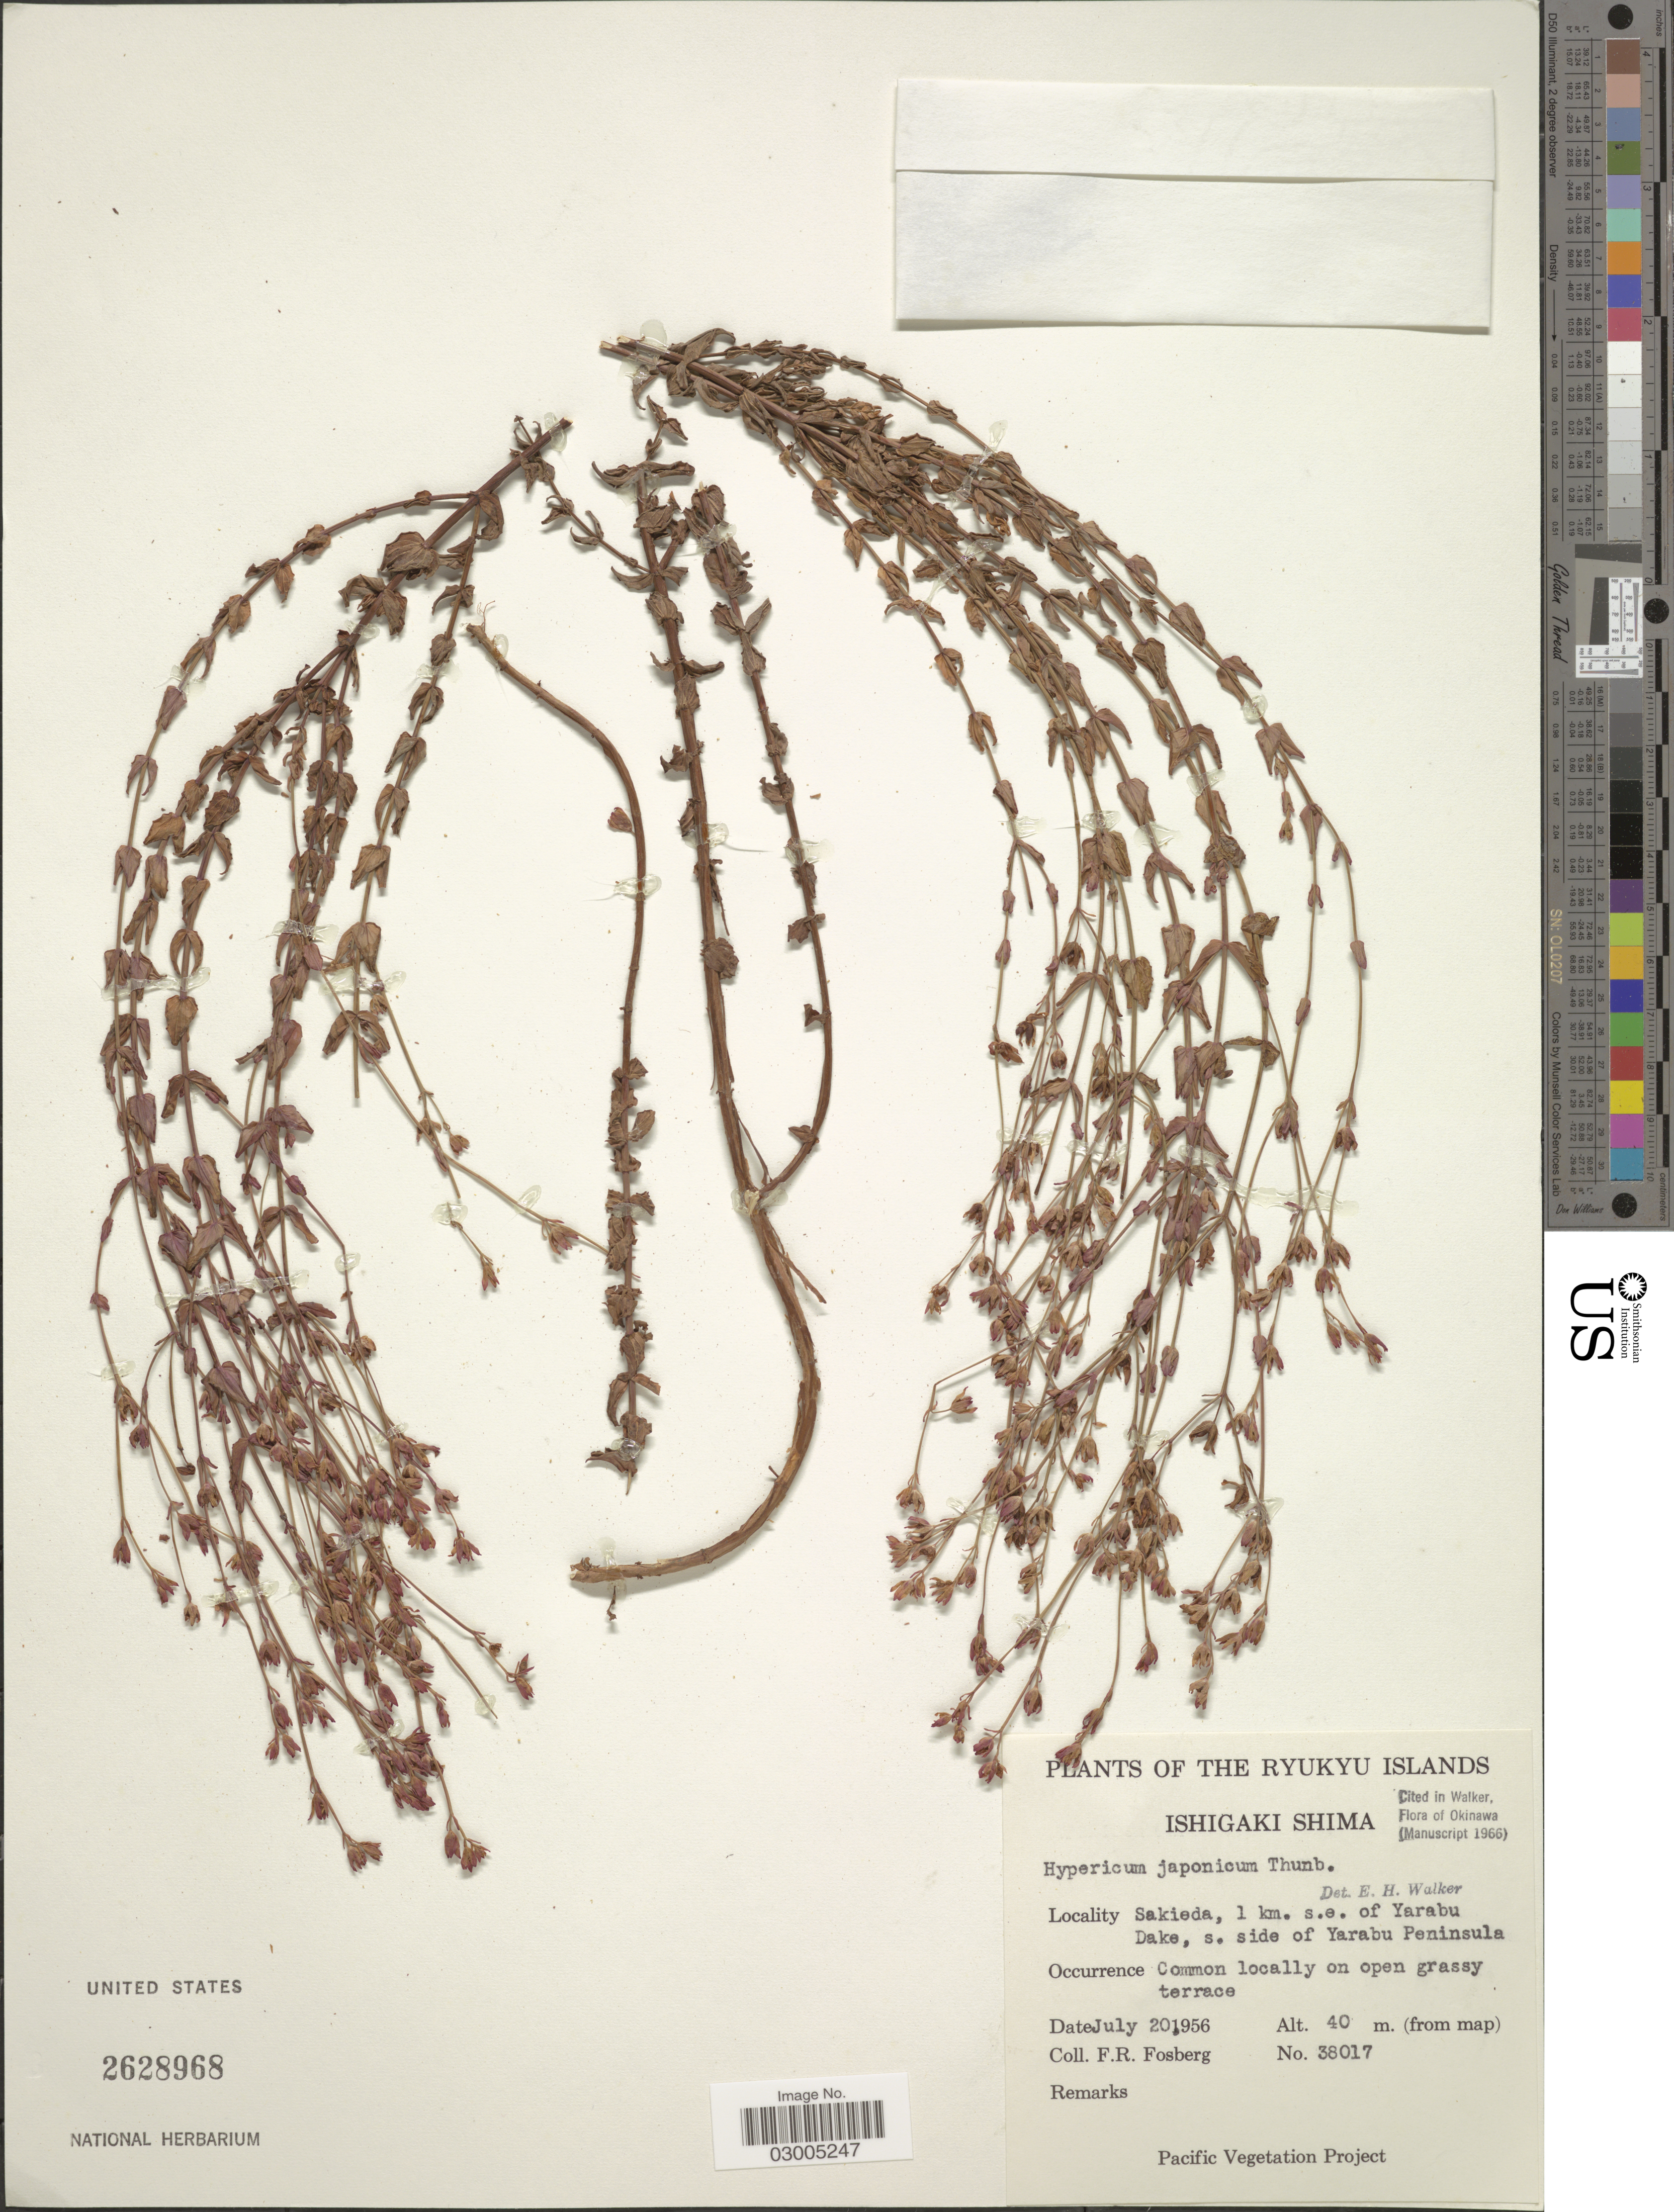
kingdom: Plantae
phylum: Tracheophyta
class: Magnoliopsida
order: Malpighiales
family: Hypericaceae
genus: Hypericum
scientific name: Hypericum japonicum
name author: Thunb.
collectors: F. R. Fosberg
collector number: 38017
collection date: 1956-07-20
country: Japan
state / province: Okinawa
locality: The Ryukyu Islands. Ishigaki Shima. Sakieda, 1 km. s.e. of Yarabu Dake, s. side of Yarabu Peninsula.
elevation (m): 40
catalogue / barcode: US 2628968